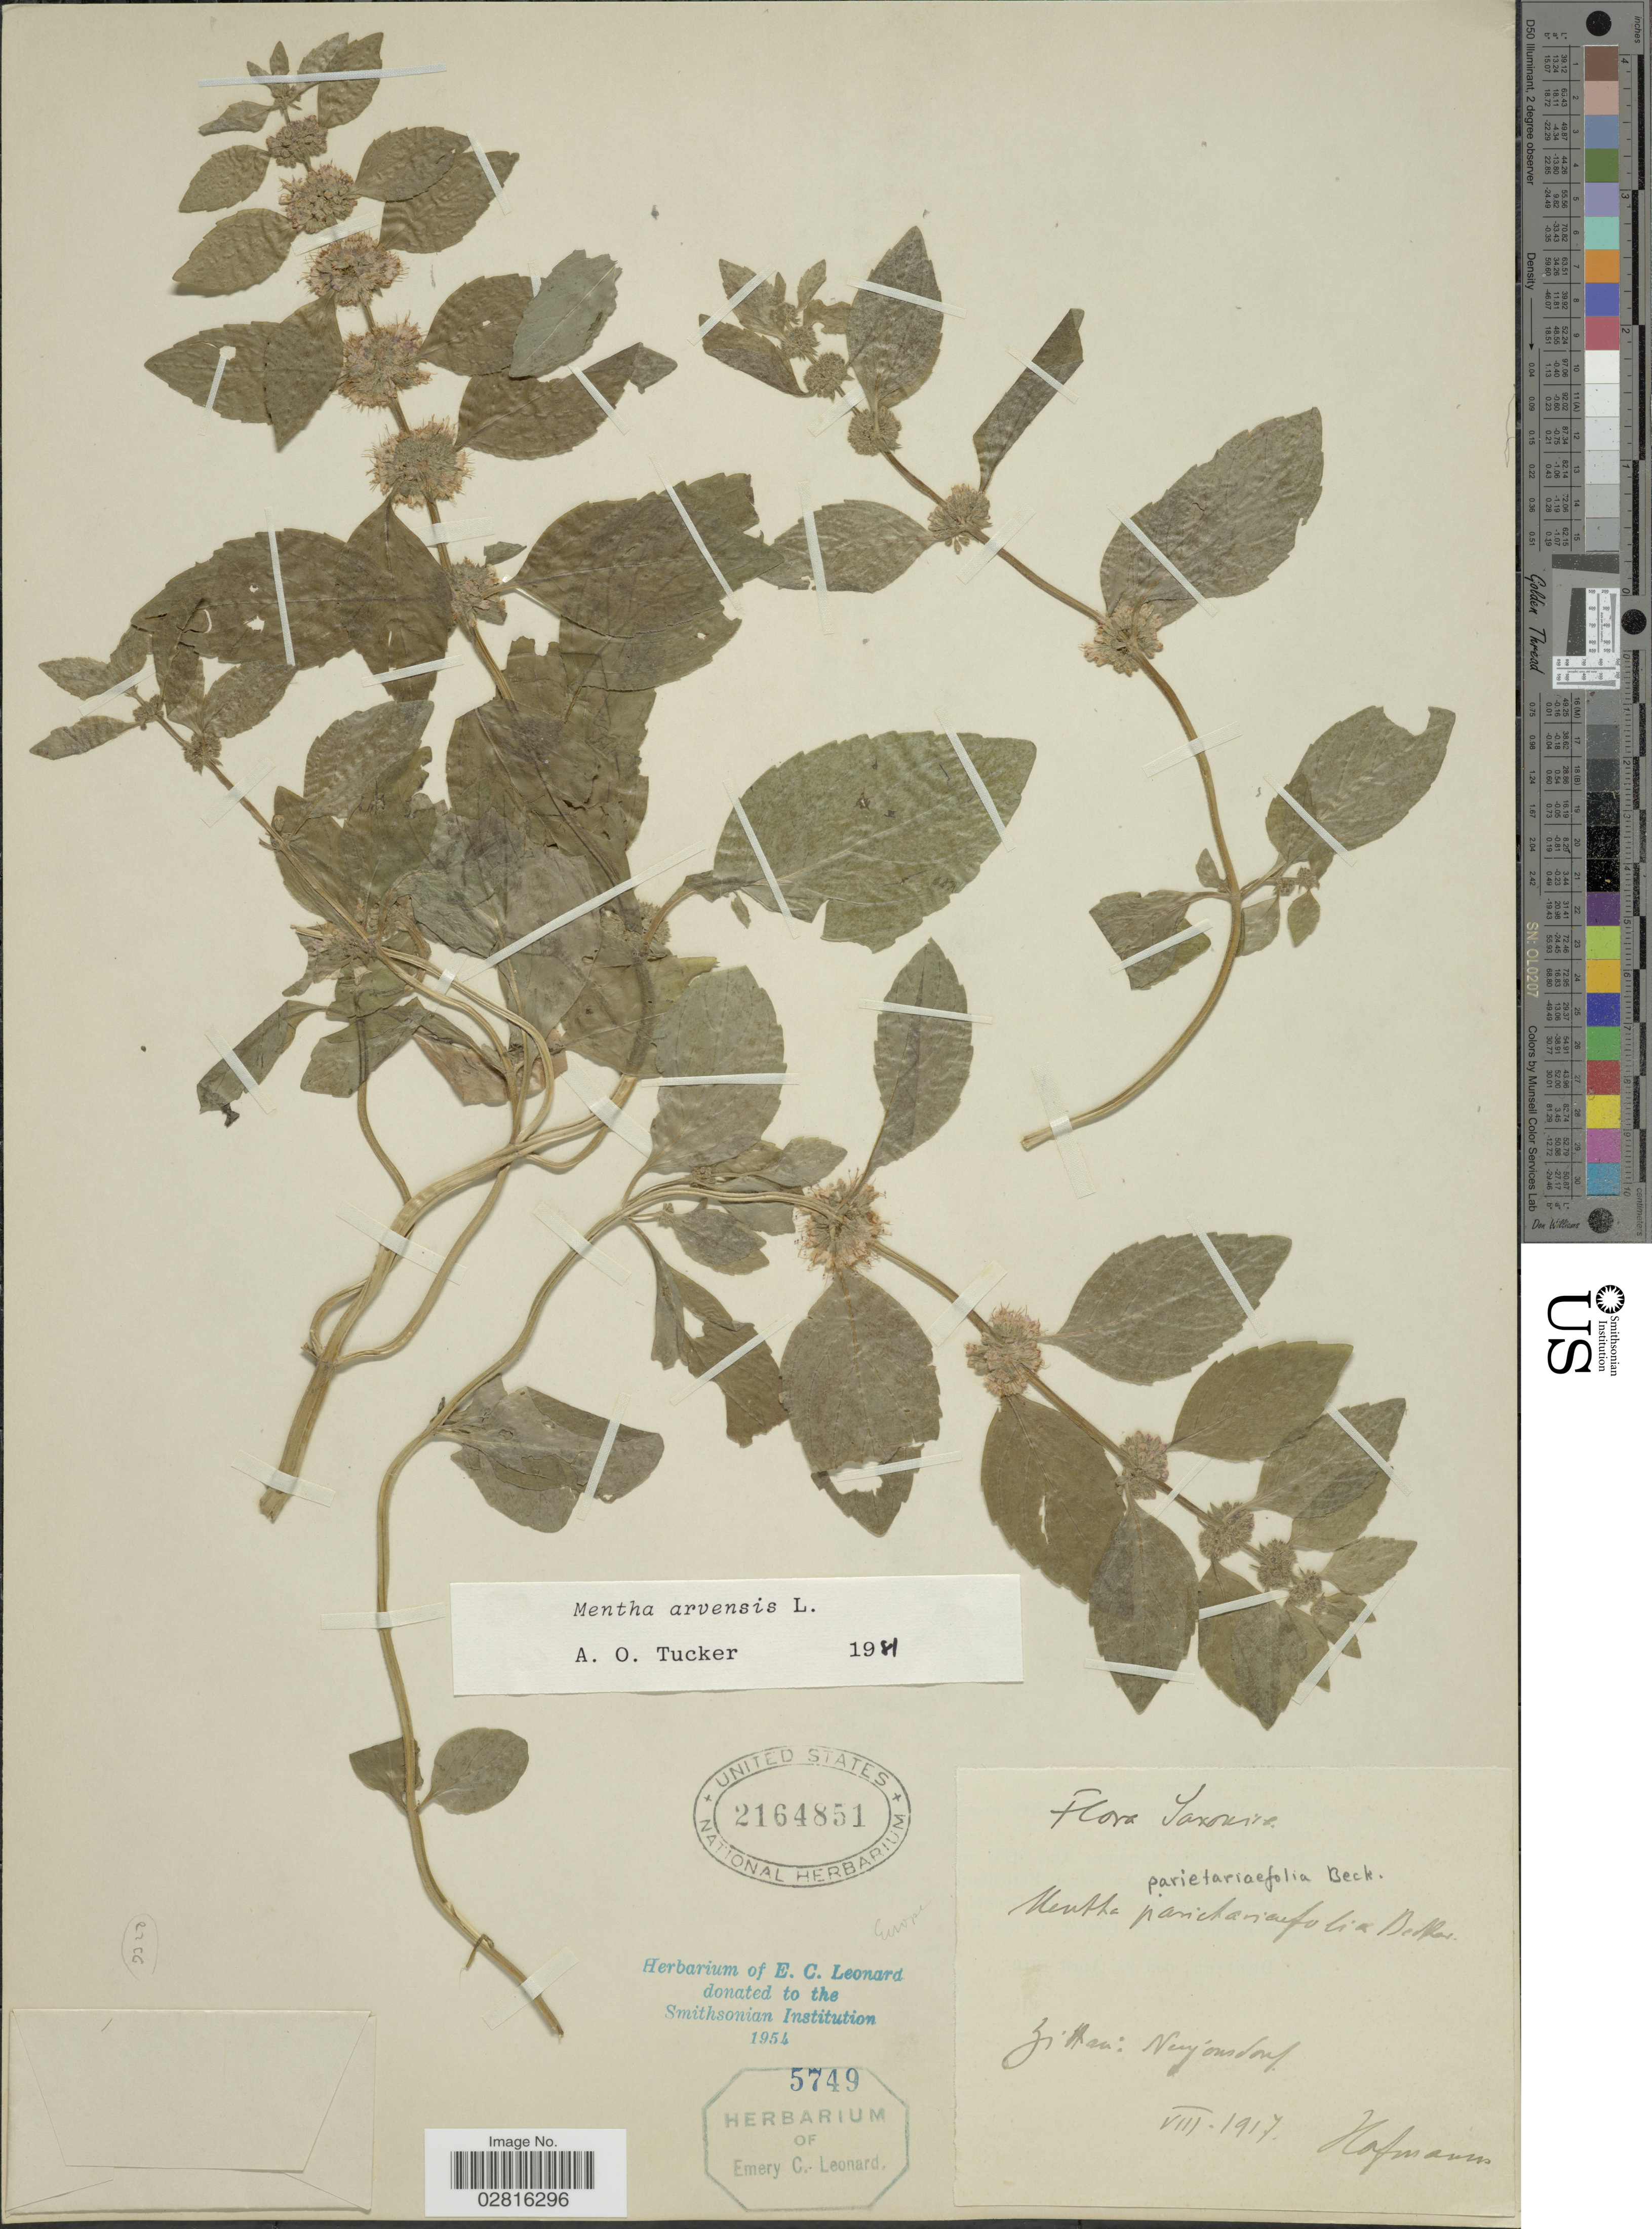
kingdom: Plantae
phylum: Tracheophyta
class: Magnoliopsida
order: Lamiales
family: Lamiaceae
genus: Mentha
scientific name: Mentha arvensis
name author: L.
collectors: -. Hofmann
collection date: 1917-08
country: Germany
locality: Saxonicea. Zittan: Neyónsdorf. [interpreted]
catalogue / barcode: US 2164851